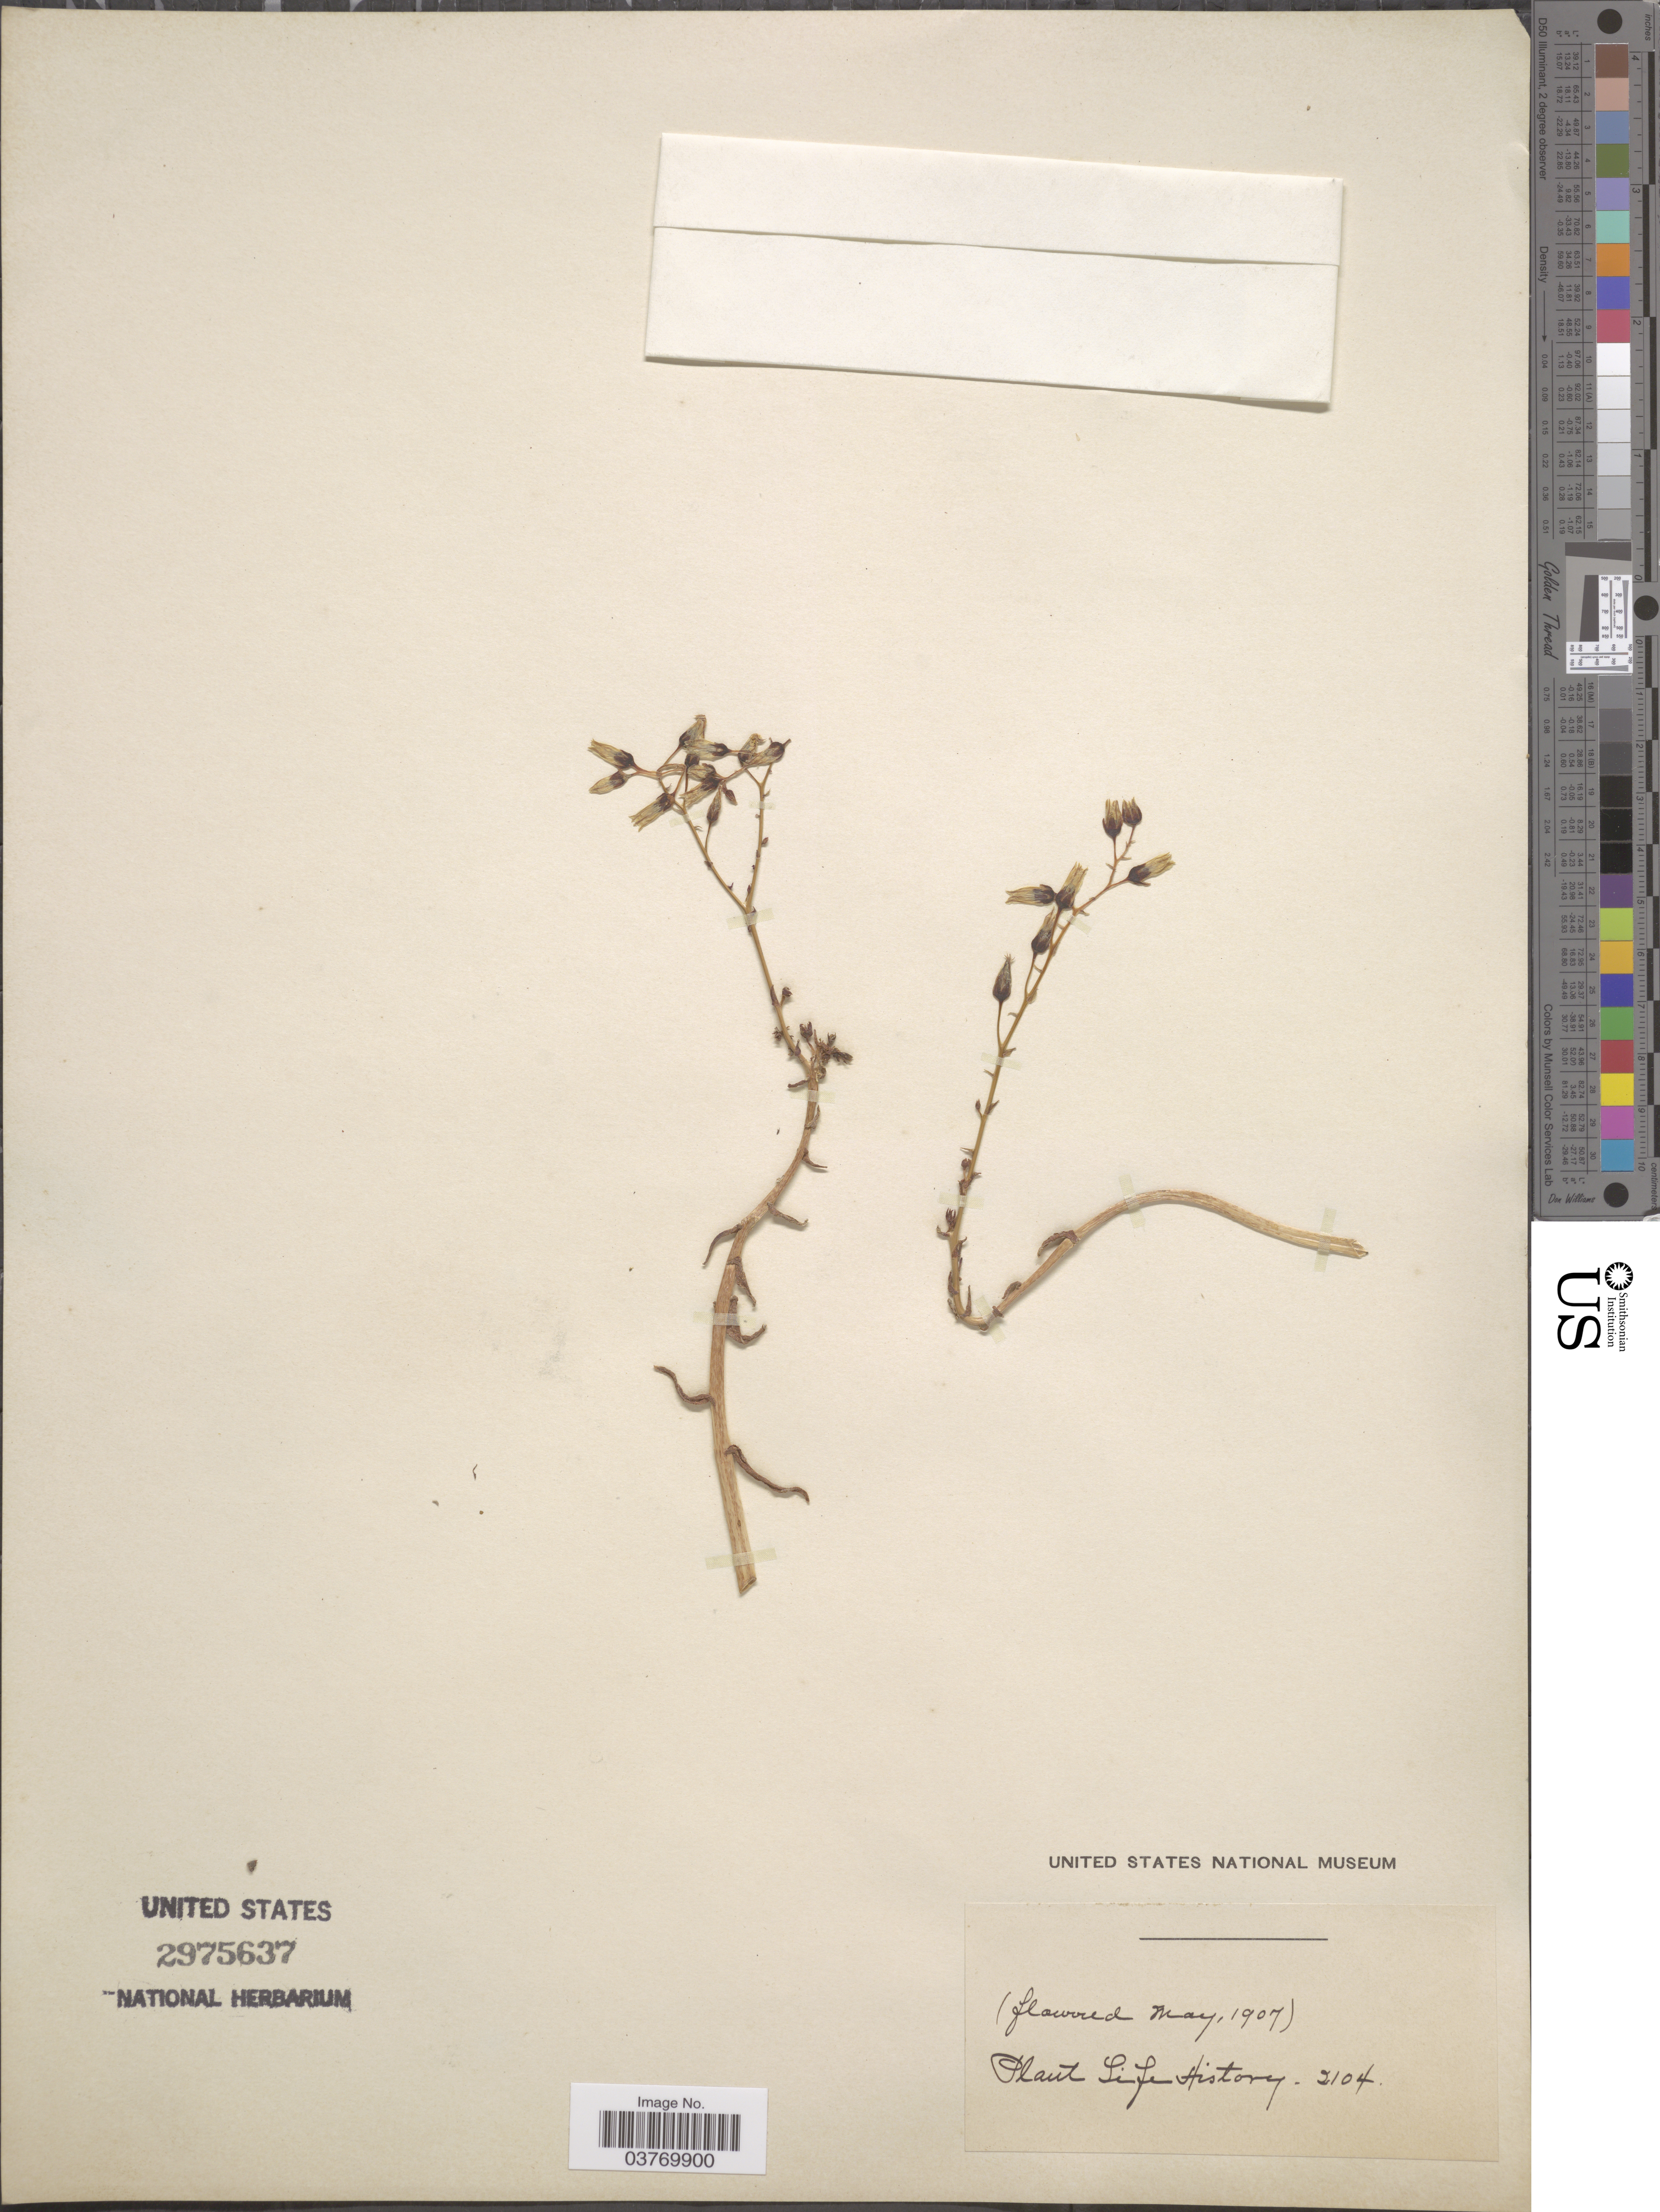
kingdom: Plantae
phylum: Tracheophyta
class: Magnoliopsida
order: Saxifragales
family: Crassulaceae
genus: Dudleya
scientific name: Dudleya sp.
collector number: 2104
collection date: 1907-05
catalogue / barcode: US 2975637